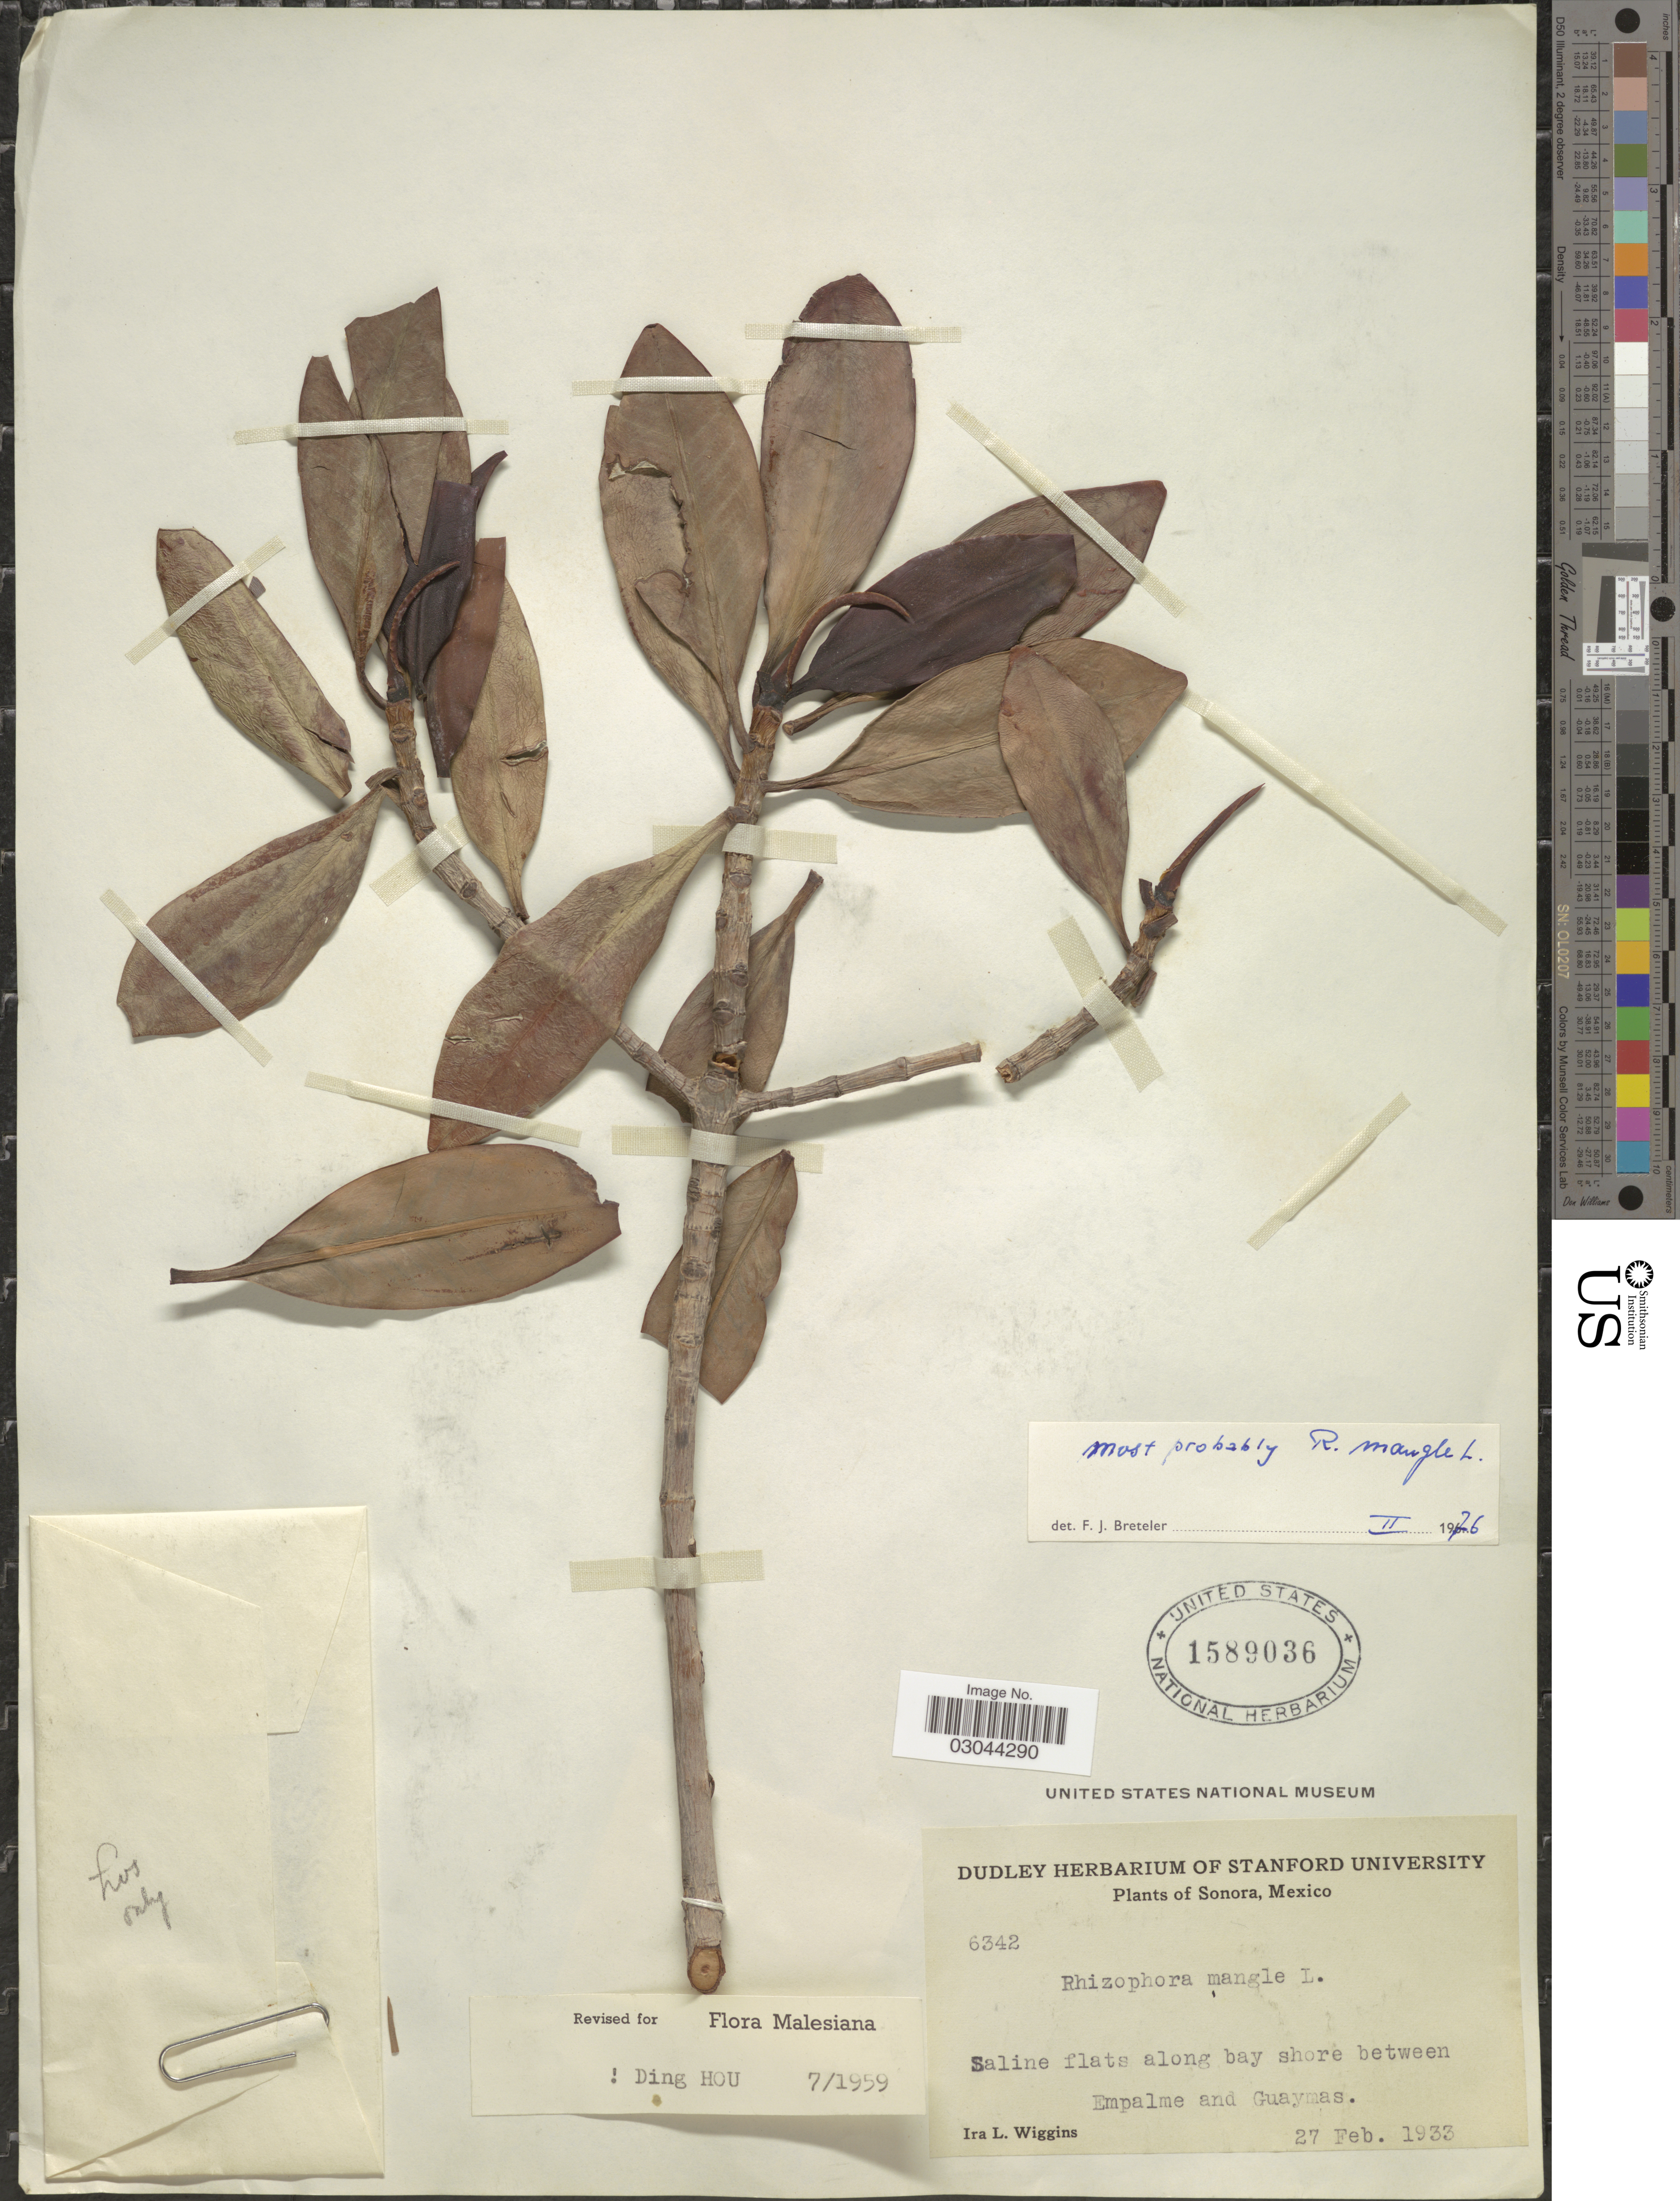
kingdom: Plantae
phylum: Tracheophyta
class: Magnoliopsida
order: Malpighiales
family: Rhizophoraceae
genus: Rhizophora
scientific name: Rhizophora mangle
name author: L.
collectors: I. L. Wiggins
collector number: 6342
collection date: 1933-02-27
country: Mexico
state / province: Sonora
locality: Saline flats along bay shore between Empalme and Guaymas.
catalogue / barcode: US 1589036